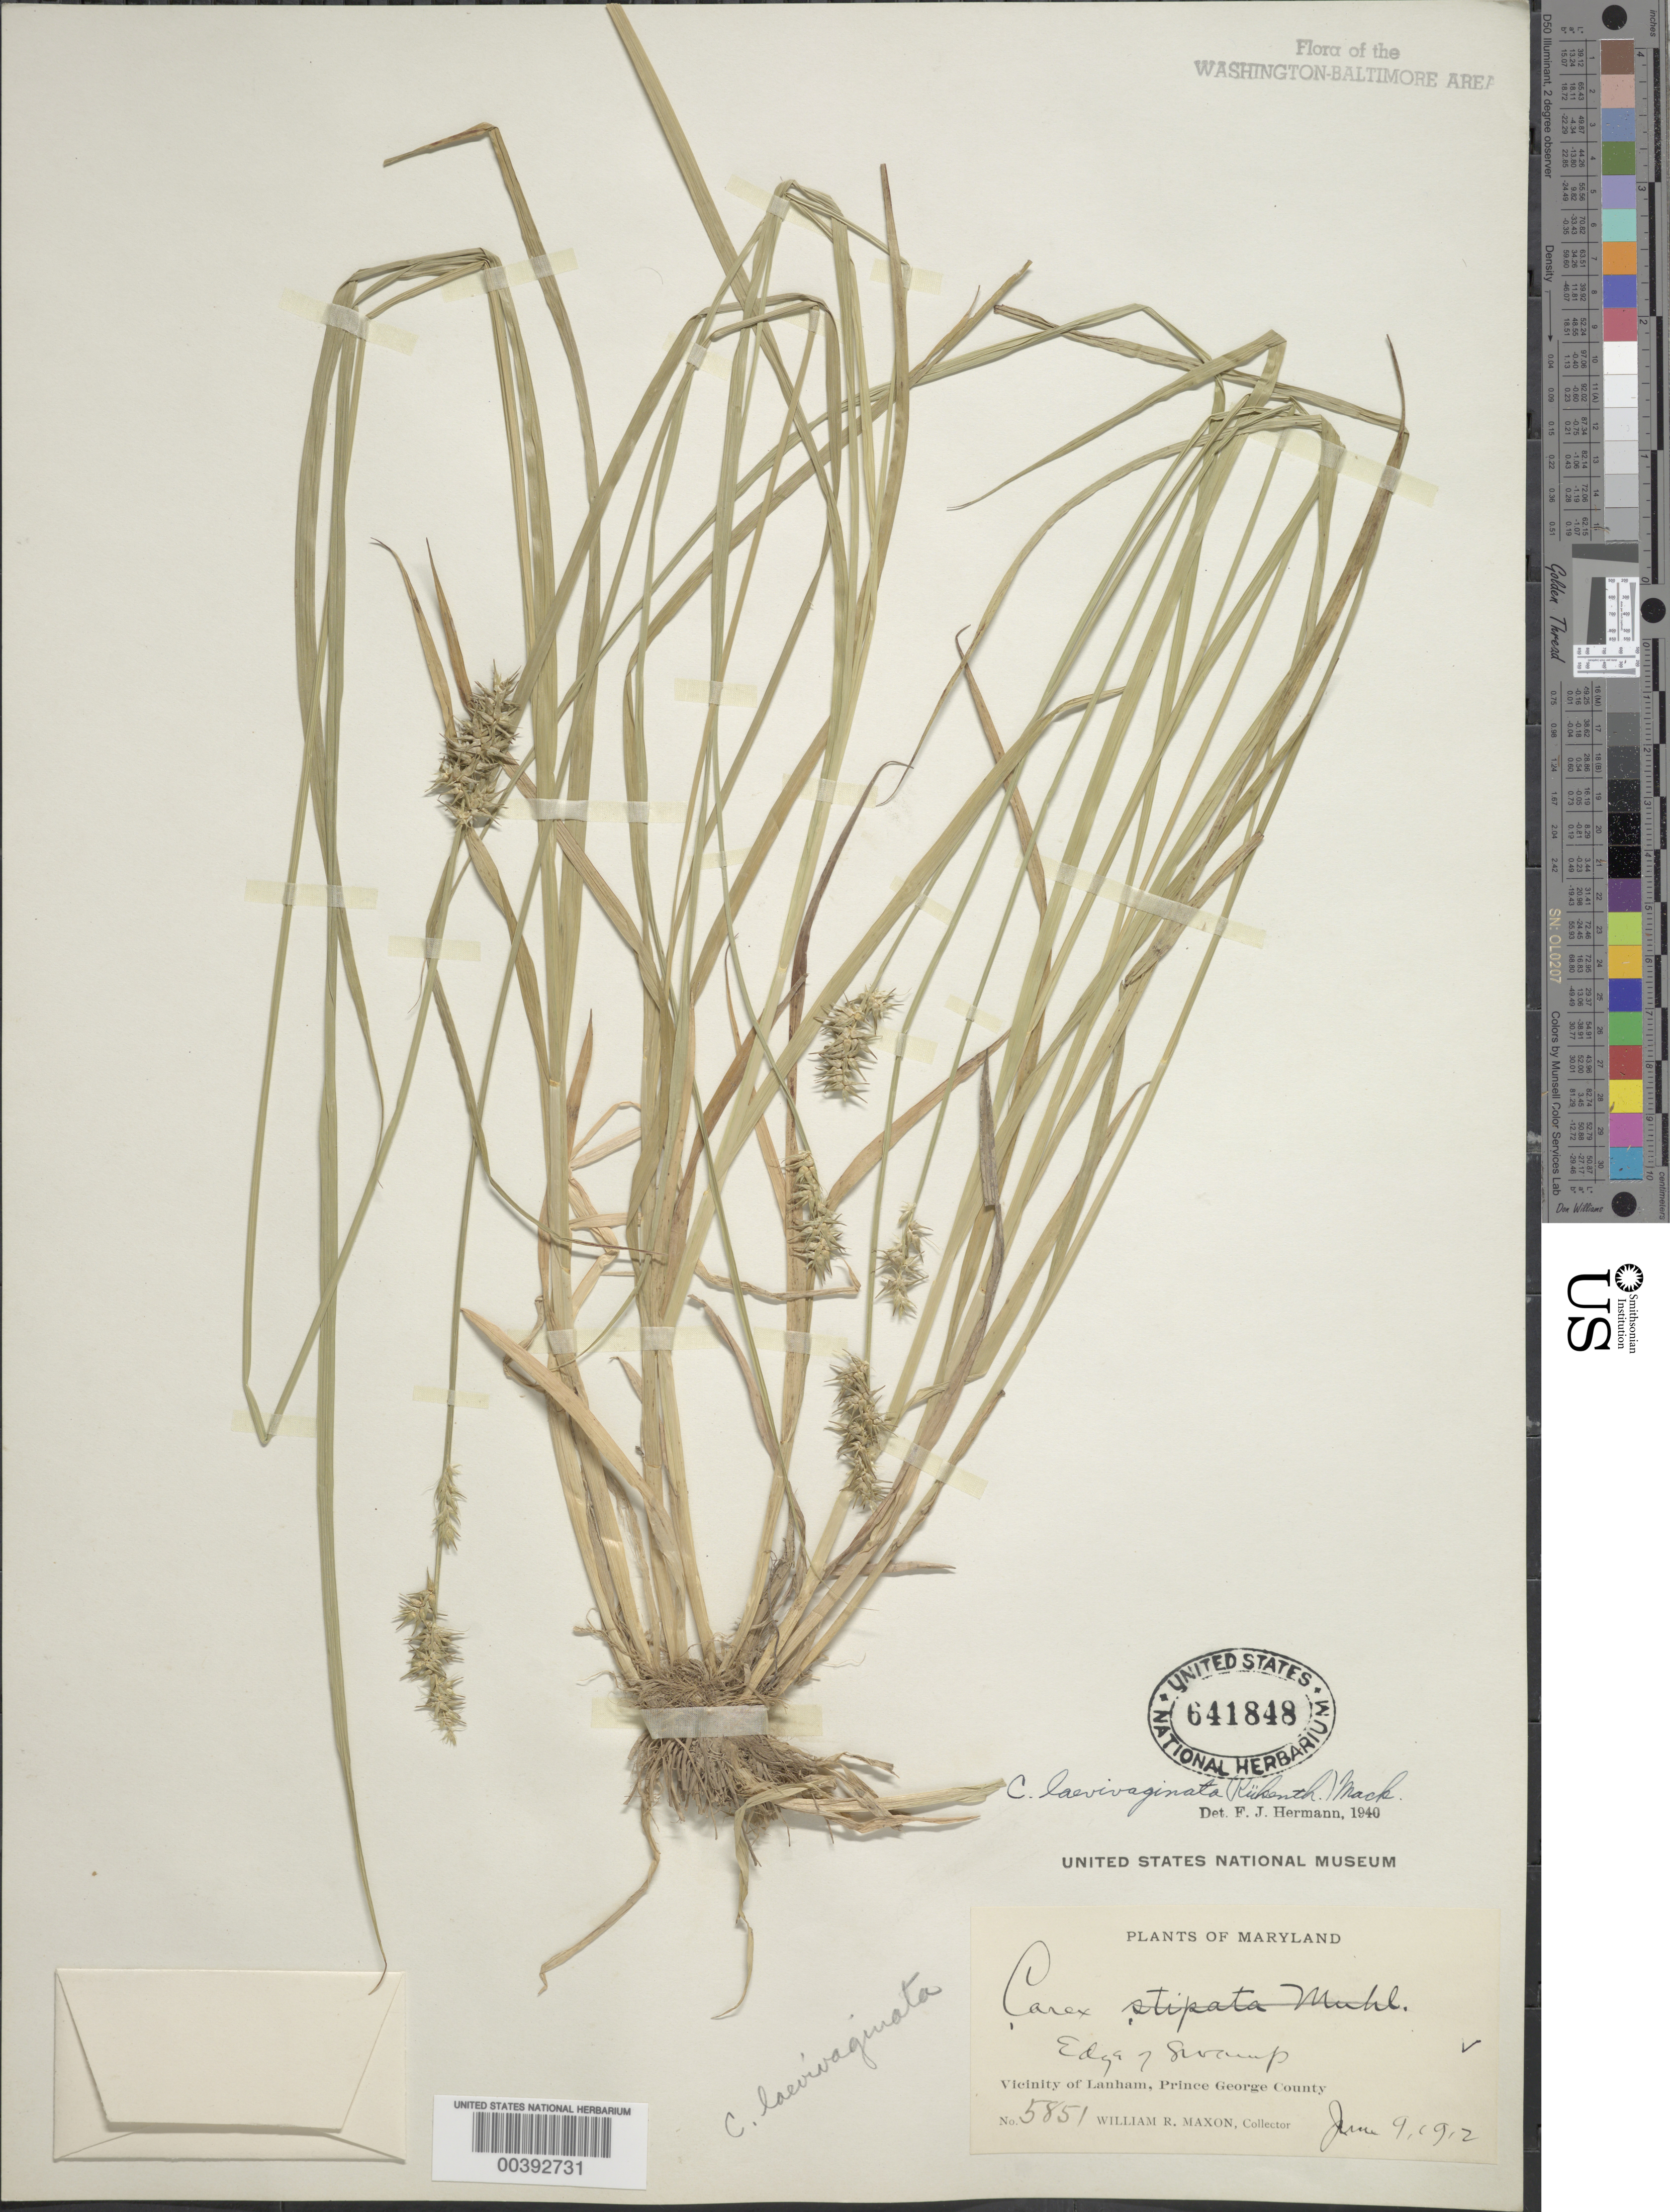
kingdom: Plantae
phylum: Tracheophyta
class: Liliopsida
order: Poales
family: Cyperaceae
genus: Carex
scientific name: Carex laevivaginata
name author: (Kük.) Mack.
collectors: W. R. Maxon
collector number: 5851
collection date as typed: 09 Jun 1912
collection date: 1912-06-09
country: United States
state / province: Maryland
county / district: Prince George's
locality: Lanham vicinity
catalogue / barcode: US 641848